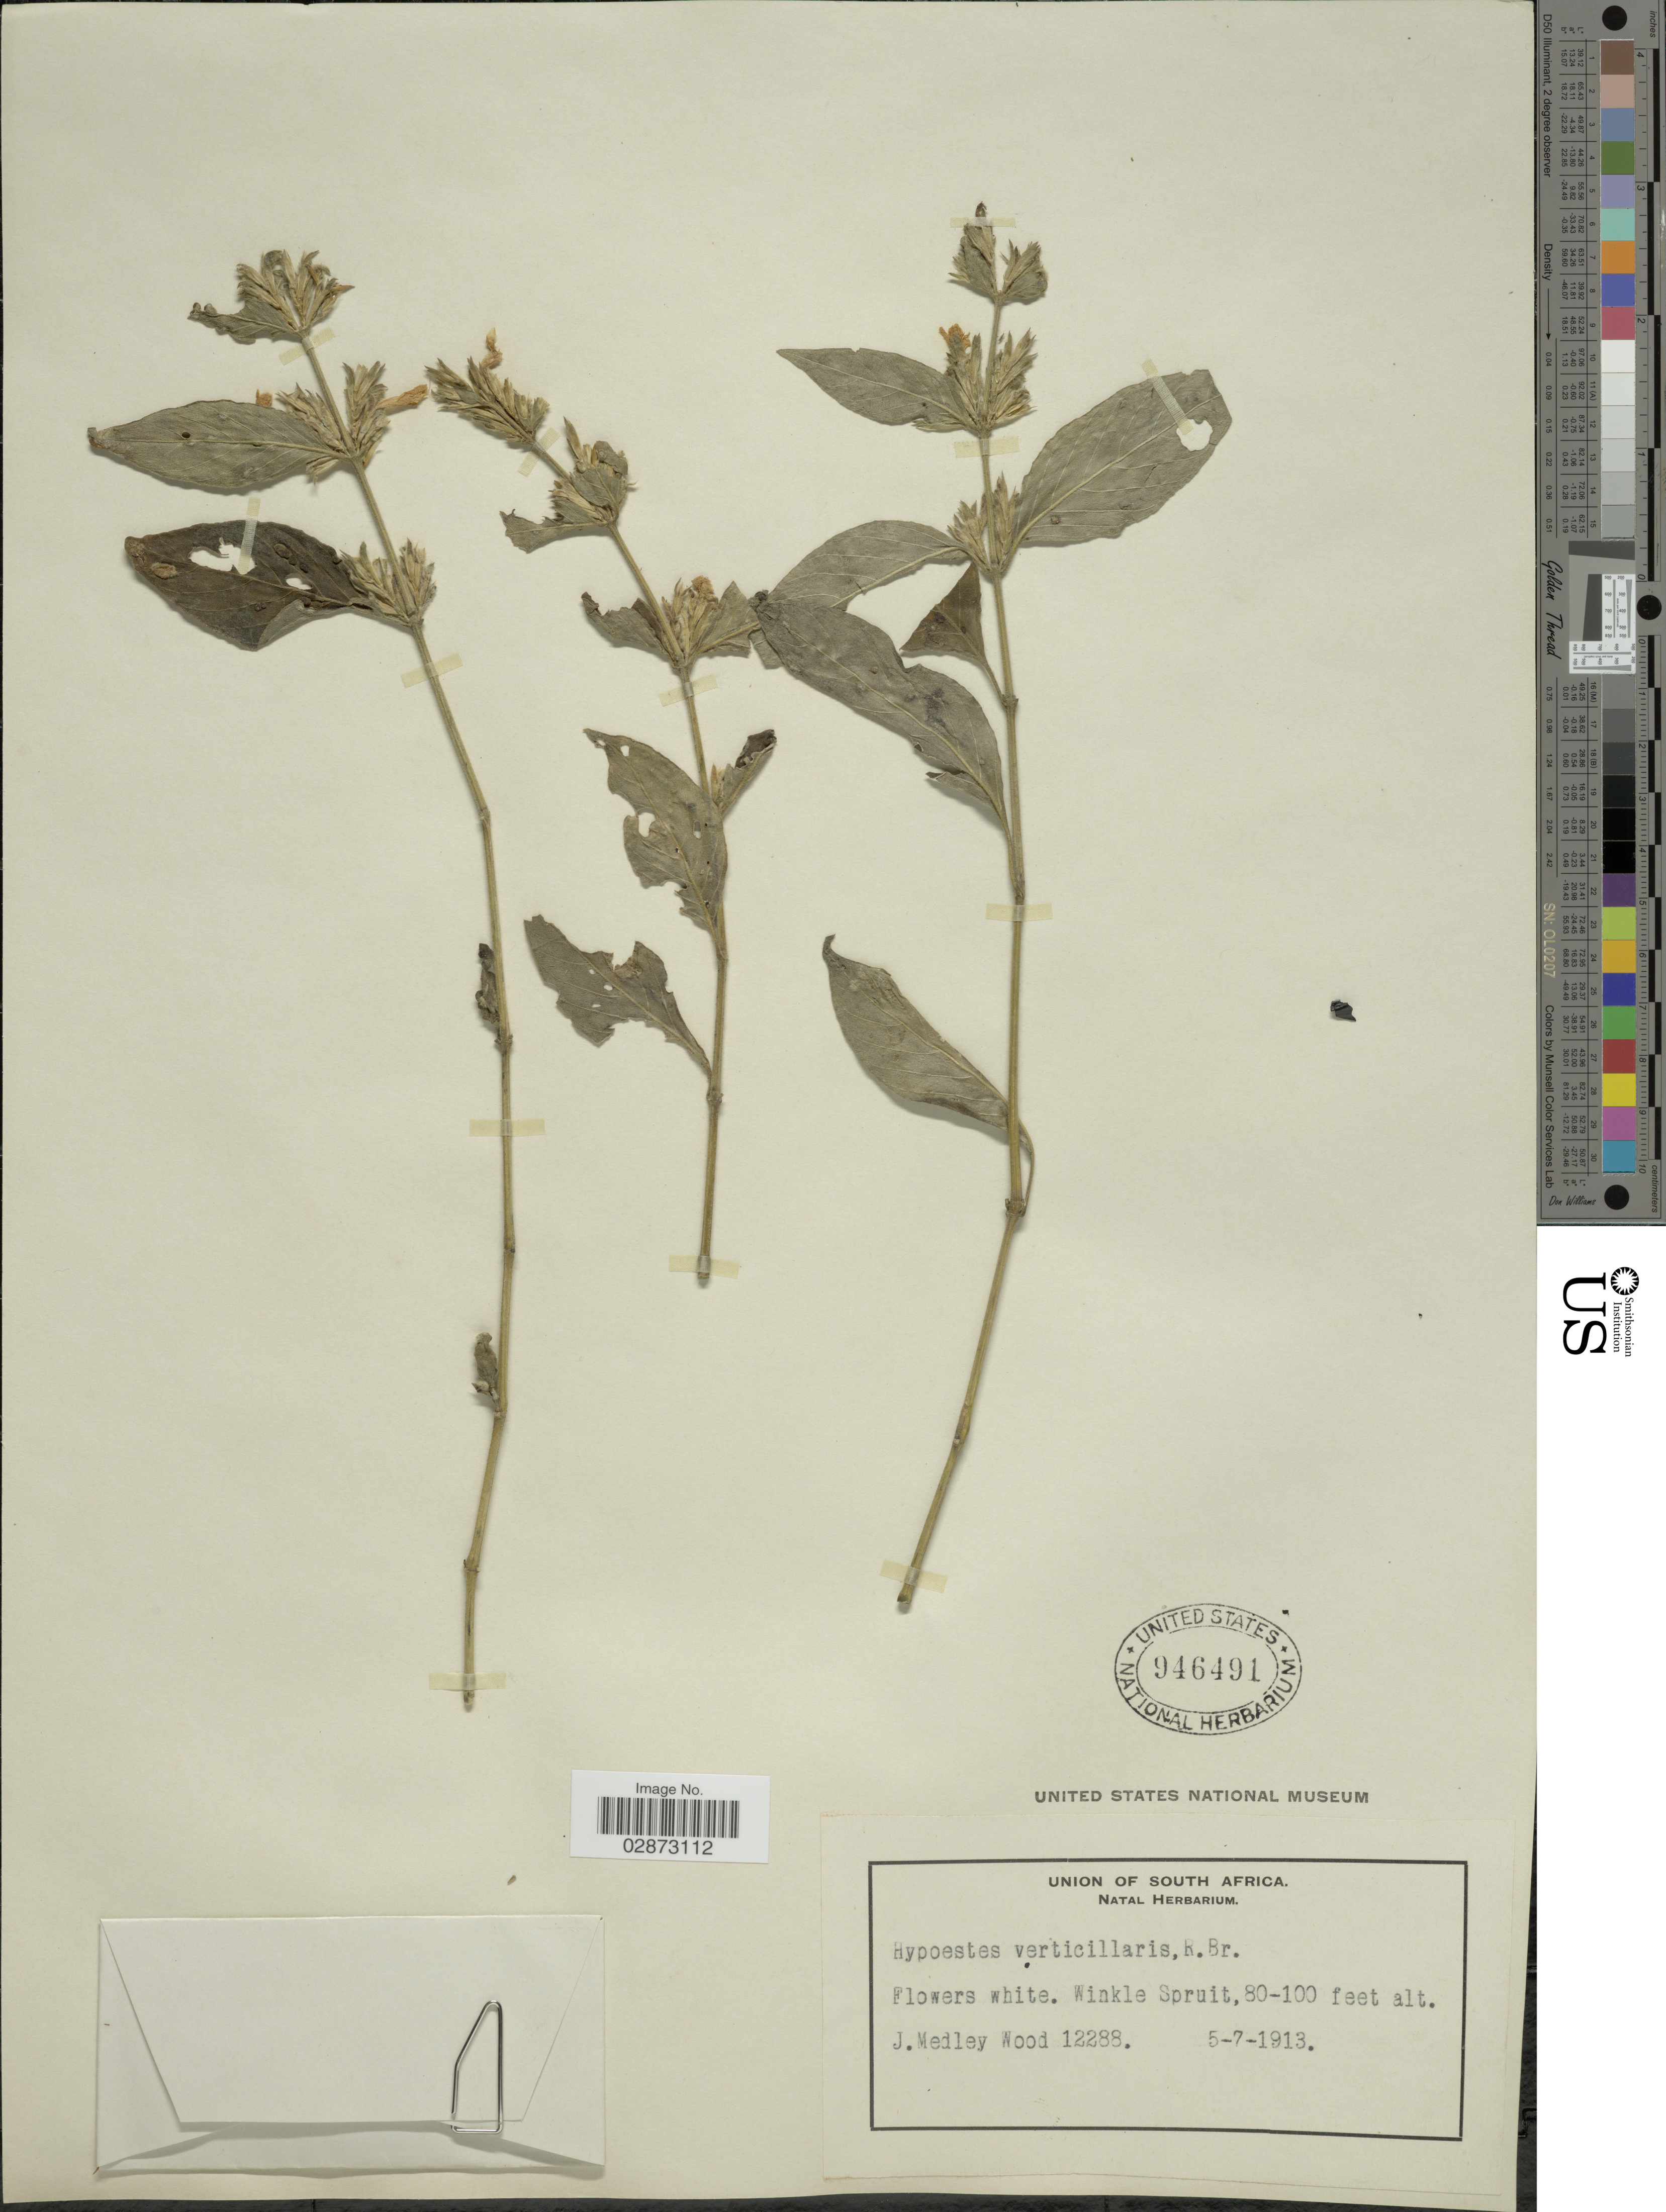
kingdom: Plantae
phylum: Tracheophyta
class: Magnoliopsida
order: Lamiales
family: Acanthaceae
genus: Hypoestes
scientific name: Hypoestes verticillaris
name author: (L. f.) Sol.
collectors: J. Medley Wood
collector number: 12288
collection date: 1913-07-05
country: South Africa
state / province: KwaZulu-Natal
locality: Winkle Spruit.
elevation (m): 24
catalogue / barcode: US 946491